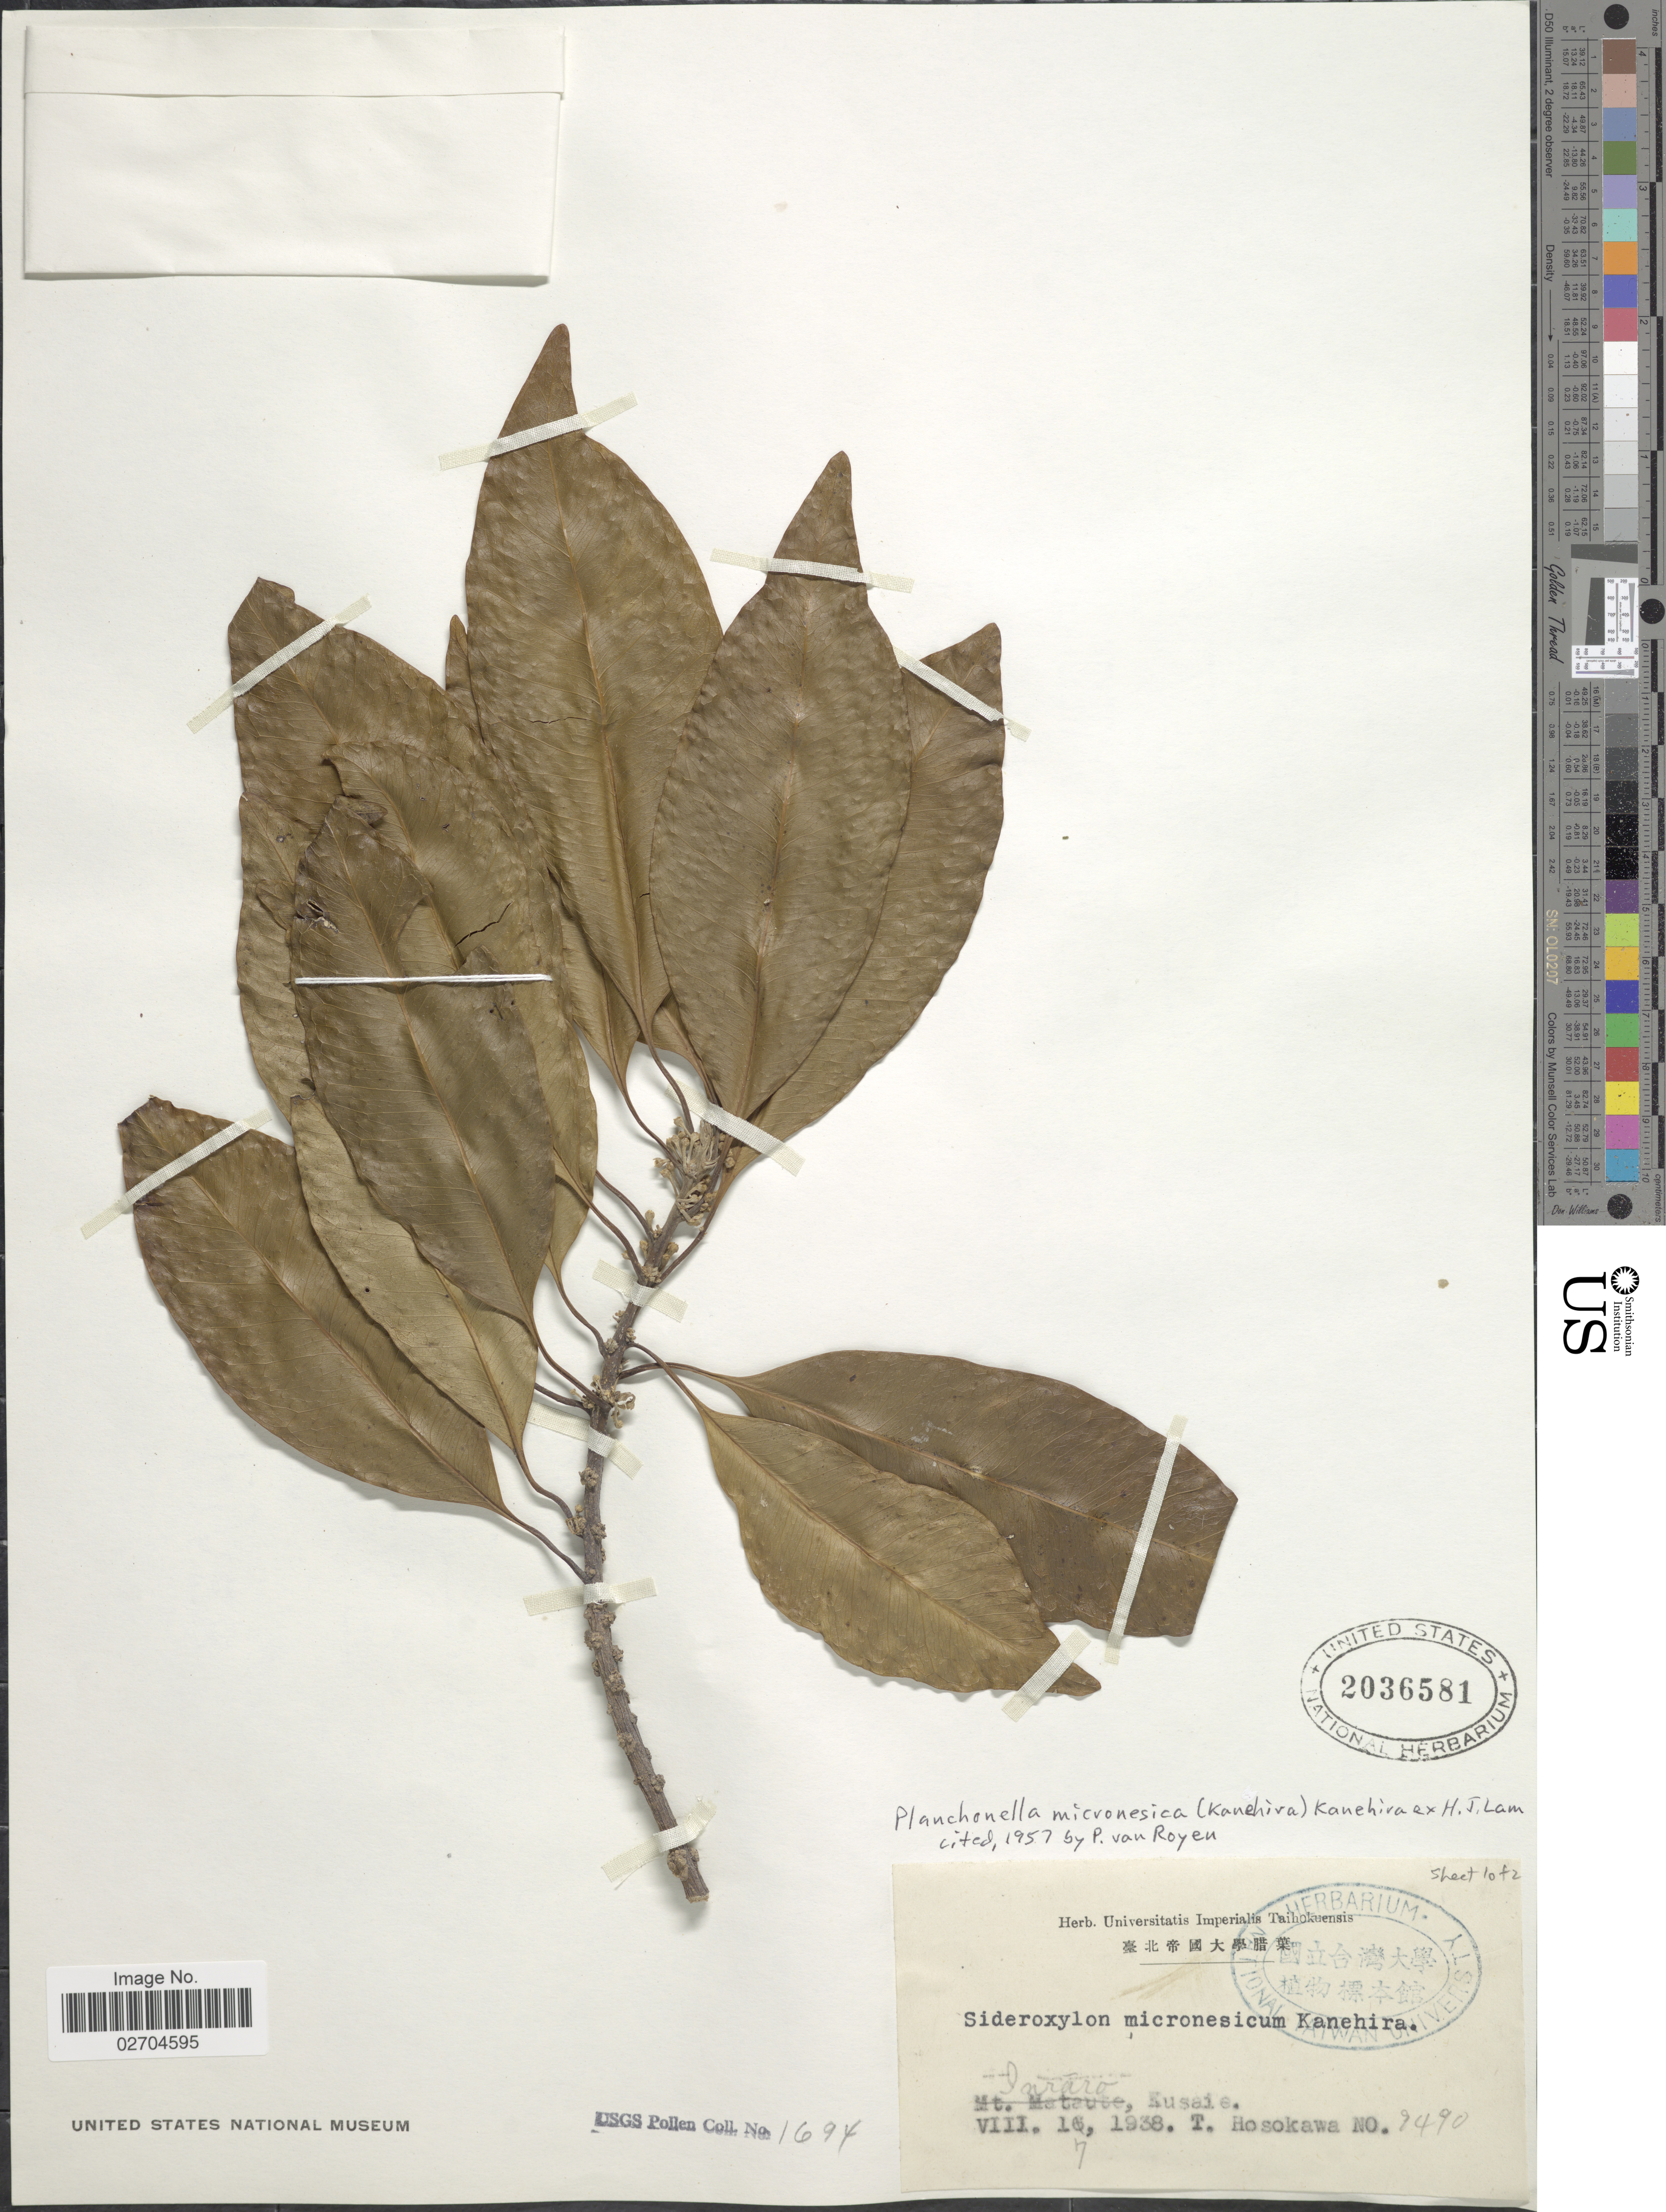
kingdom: Plantae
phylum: Tracheophyta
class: Magnoliopsida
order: Ericales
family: Sapotaceae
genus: Planchonella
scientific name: Planchonella micronesica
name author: (Kaneh.) Kaneh. ex H.J. Lam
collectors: T. Hosokawa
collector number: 7490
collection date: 1938-08-17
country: Micronesia, Federated States of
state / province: Kosrae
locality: Inraro, Kusaie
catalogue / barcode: US 2036581